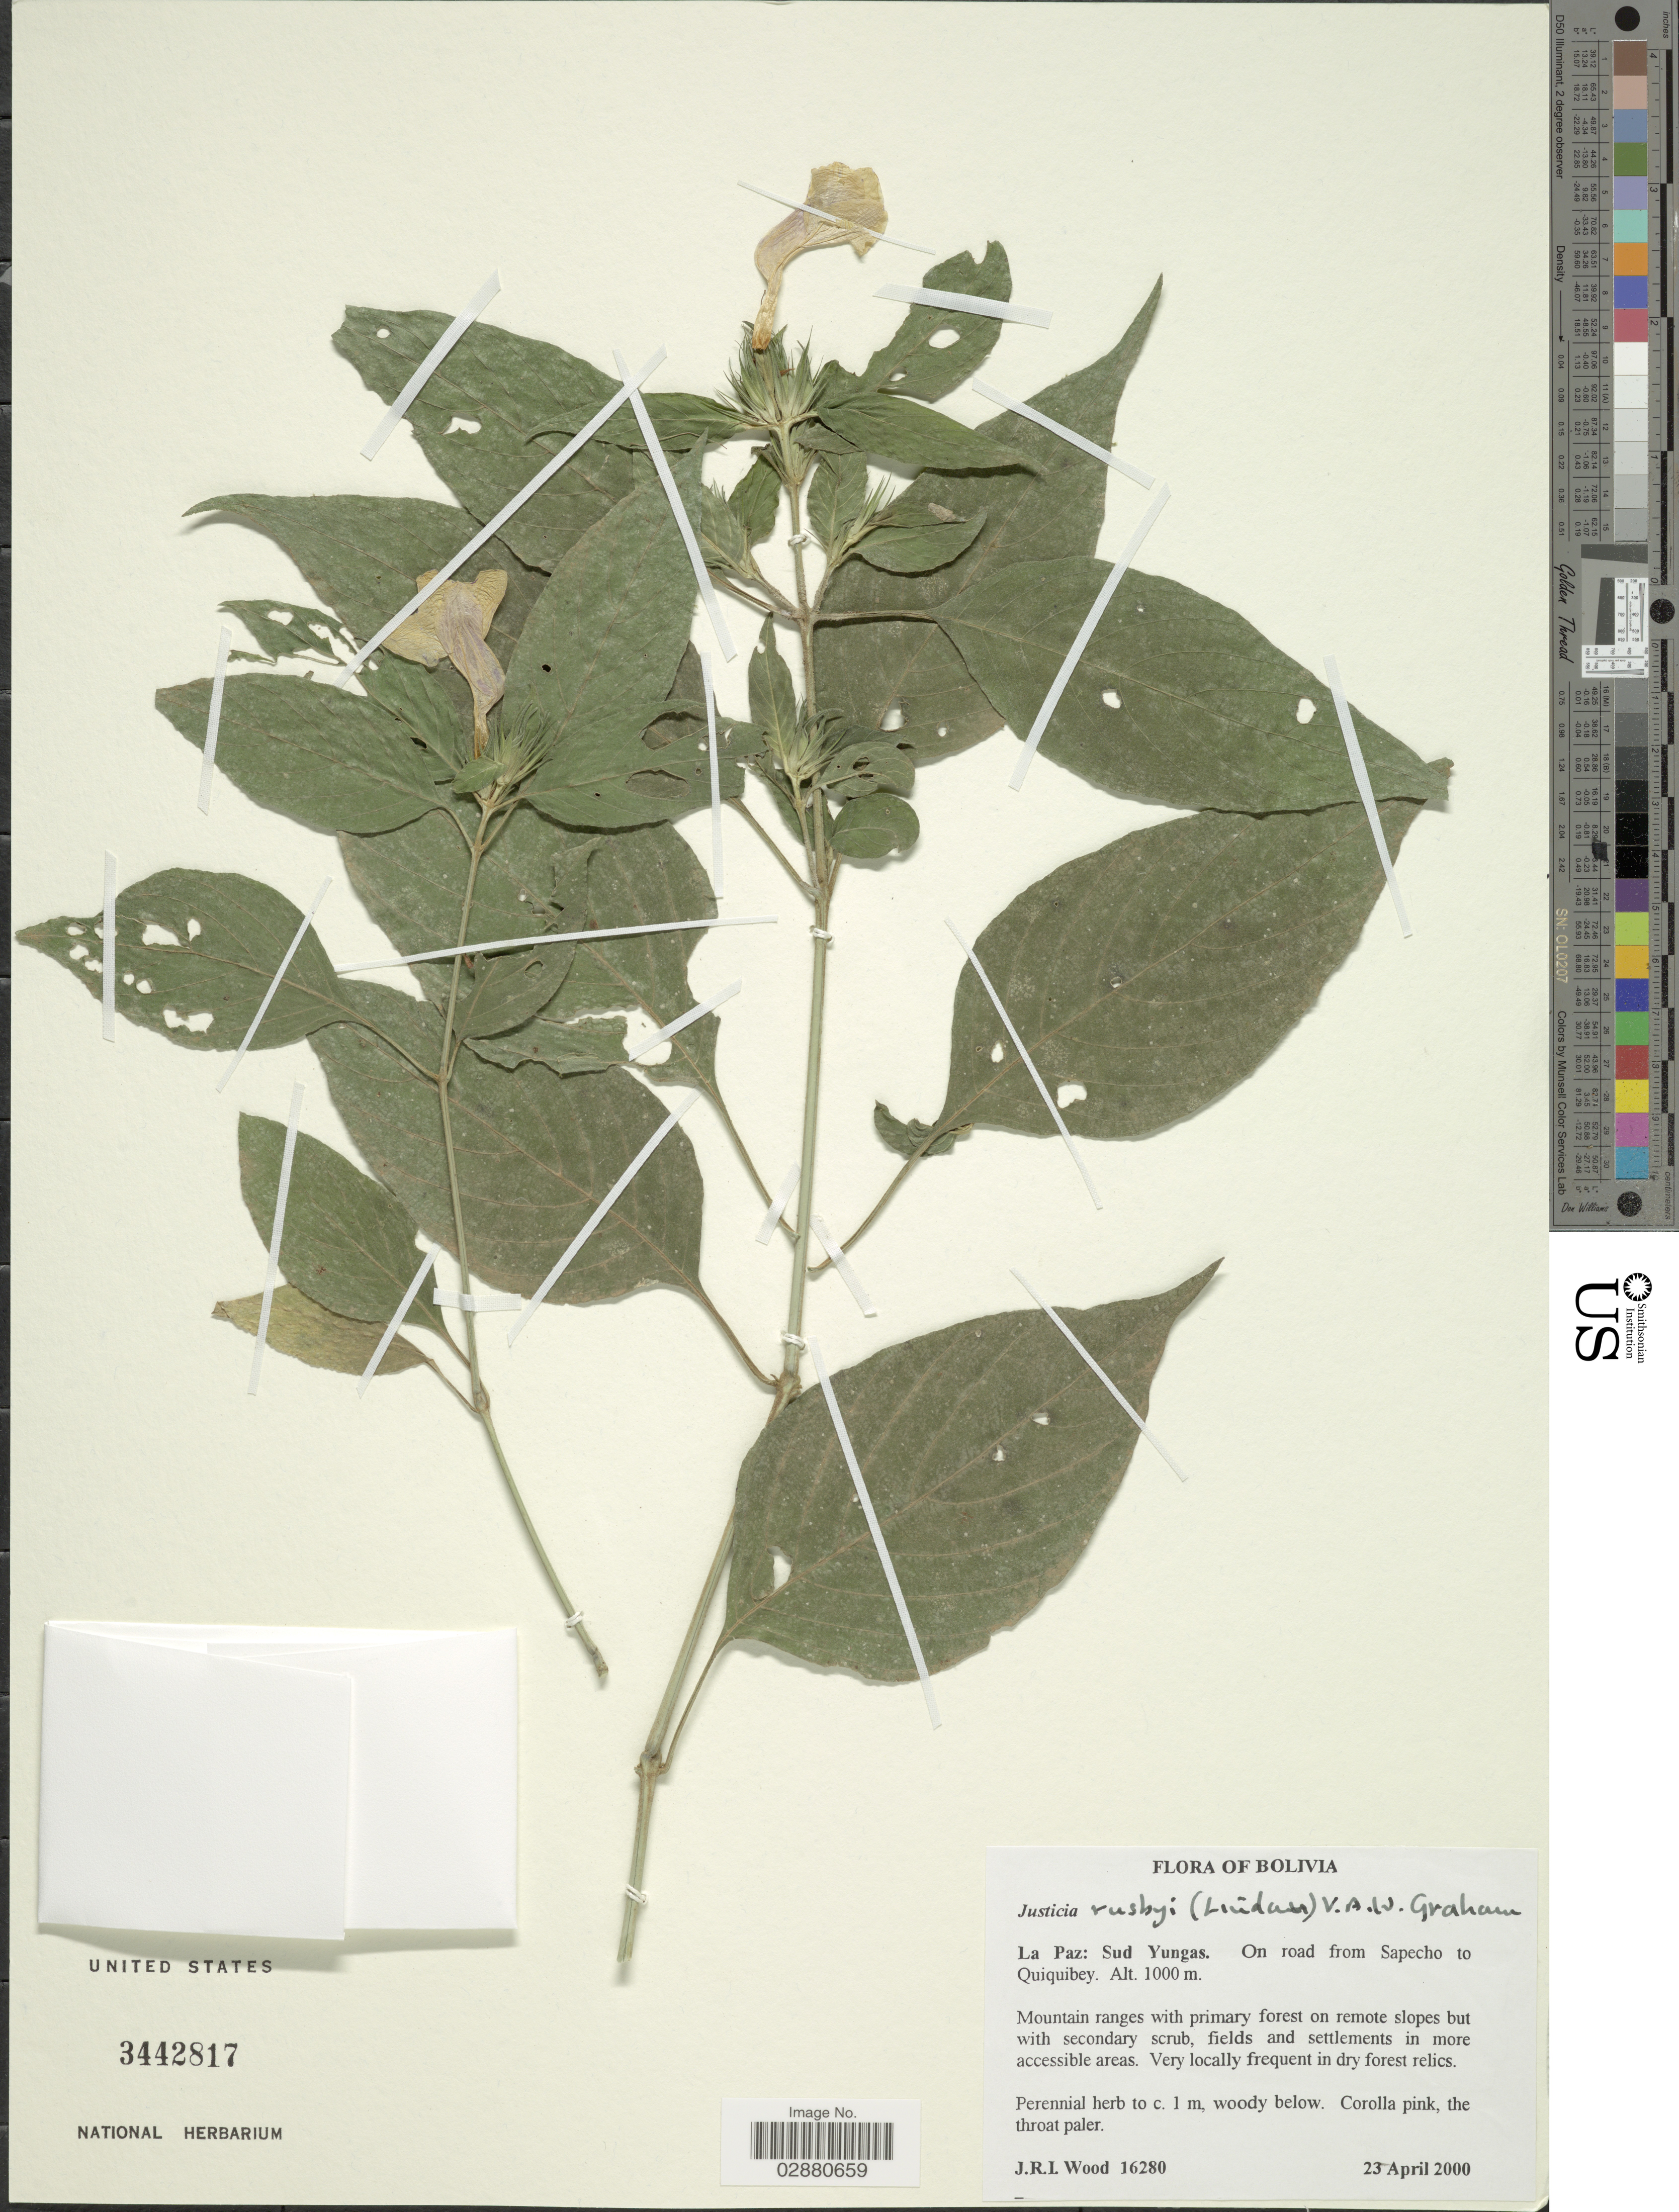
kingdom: Plantae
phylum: Tracheophyta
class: Magnoliopsida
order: Lamiales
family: Acanthaceae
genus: Justicia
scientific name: Justicia rusbyi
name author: (Lindau) V.A.W. Graham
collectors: J. R. I. Wood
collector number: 16280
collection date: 2000-04-23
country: Bolivia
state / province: La Paz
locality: Sud Yungas. On road from Sapecho to Quiquibey.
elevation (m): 1000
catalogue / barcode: US 3442817